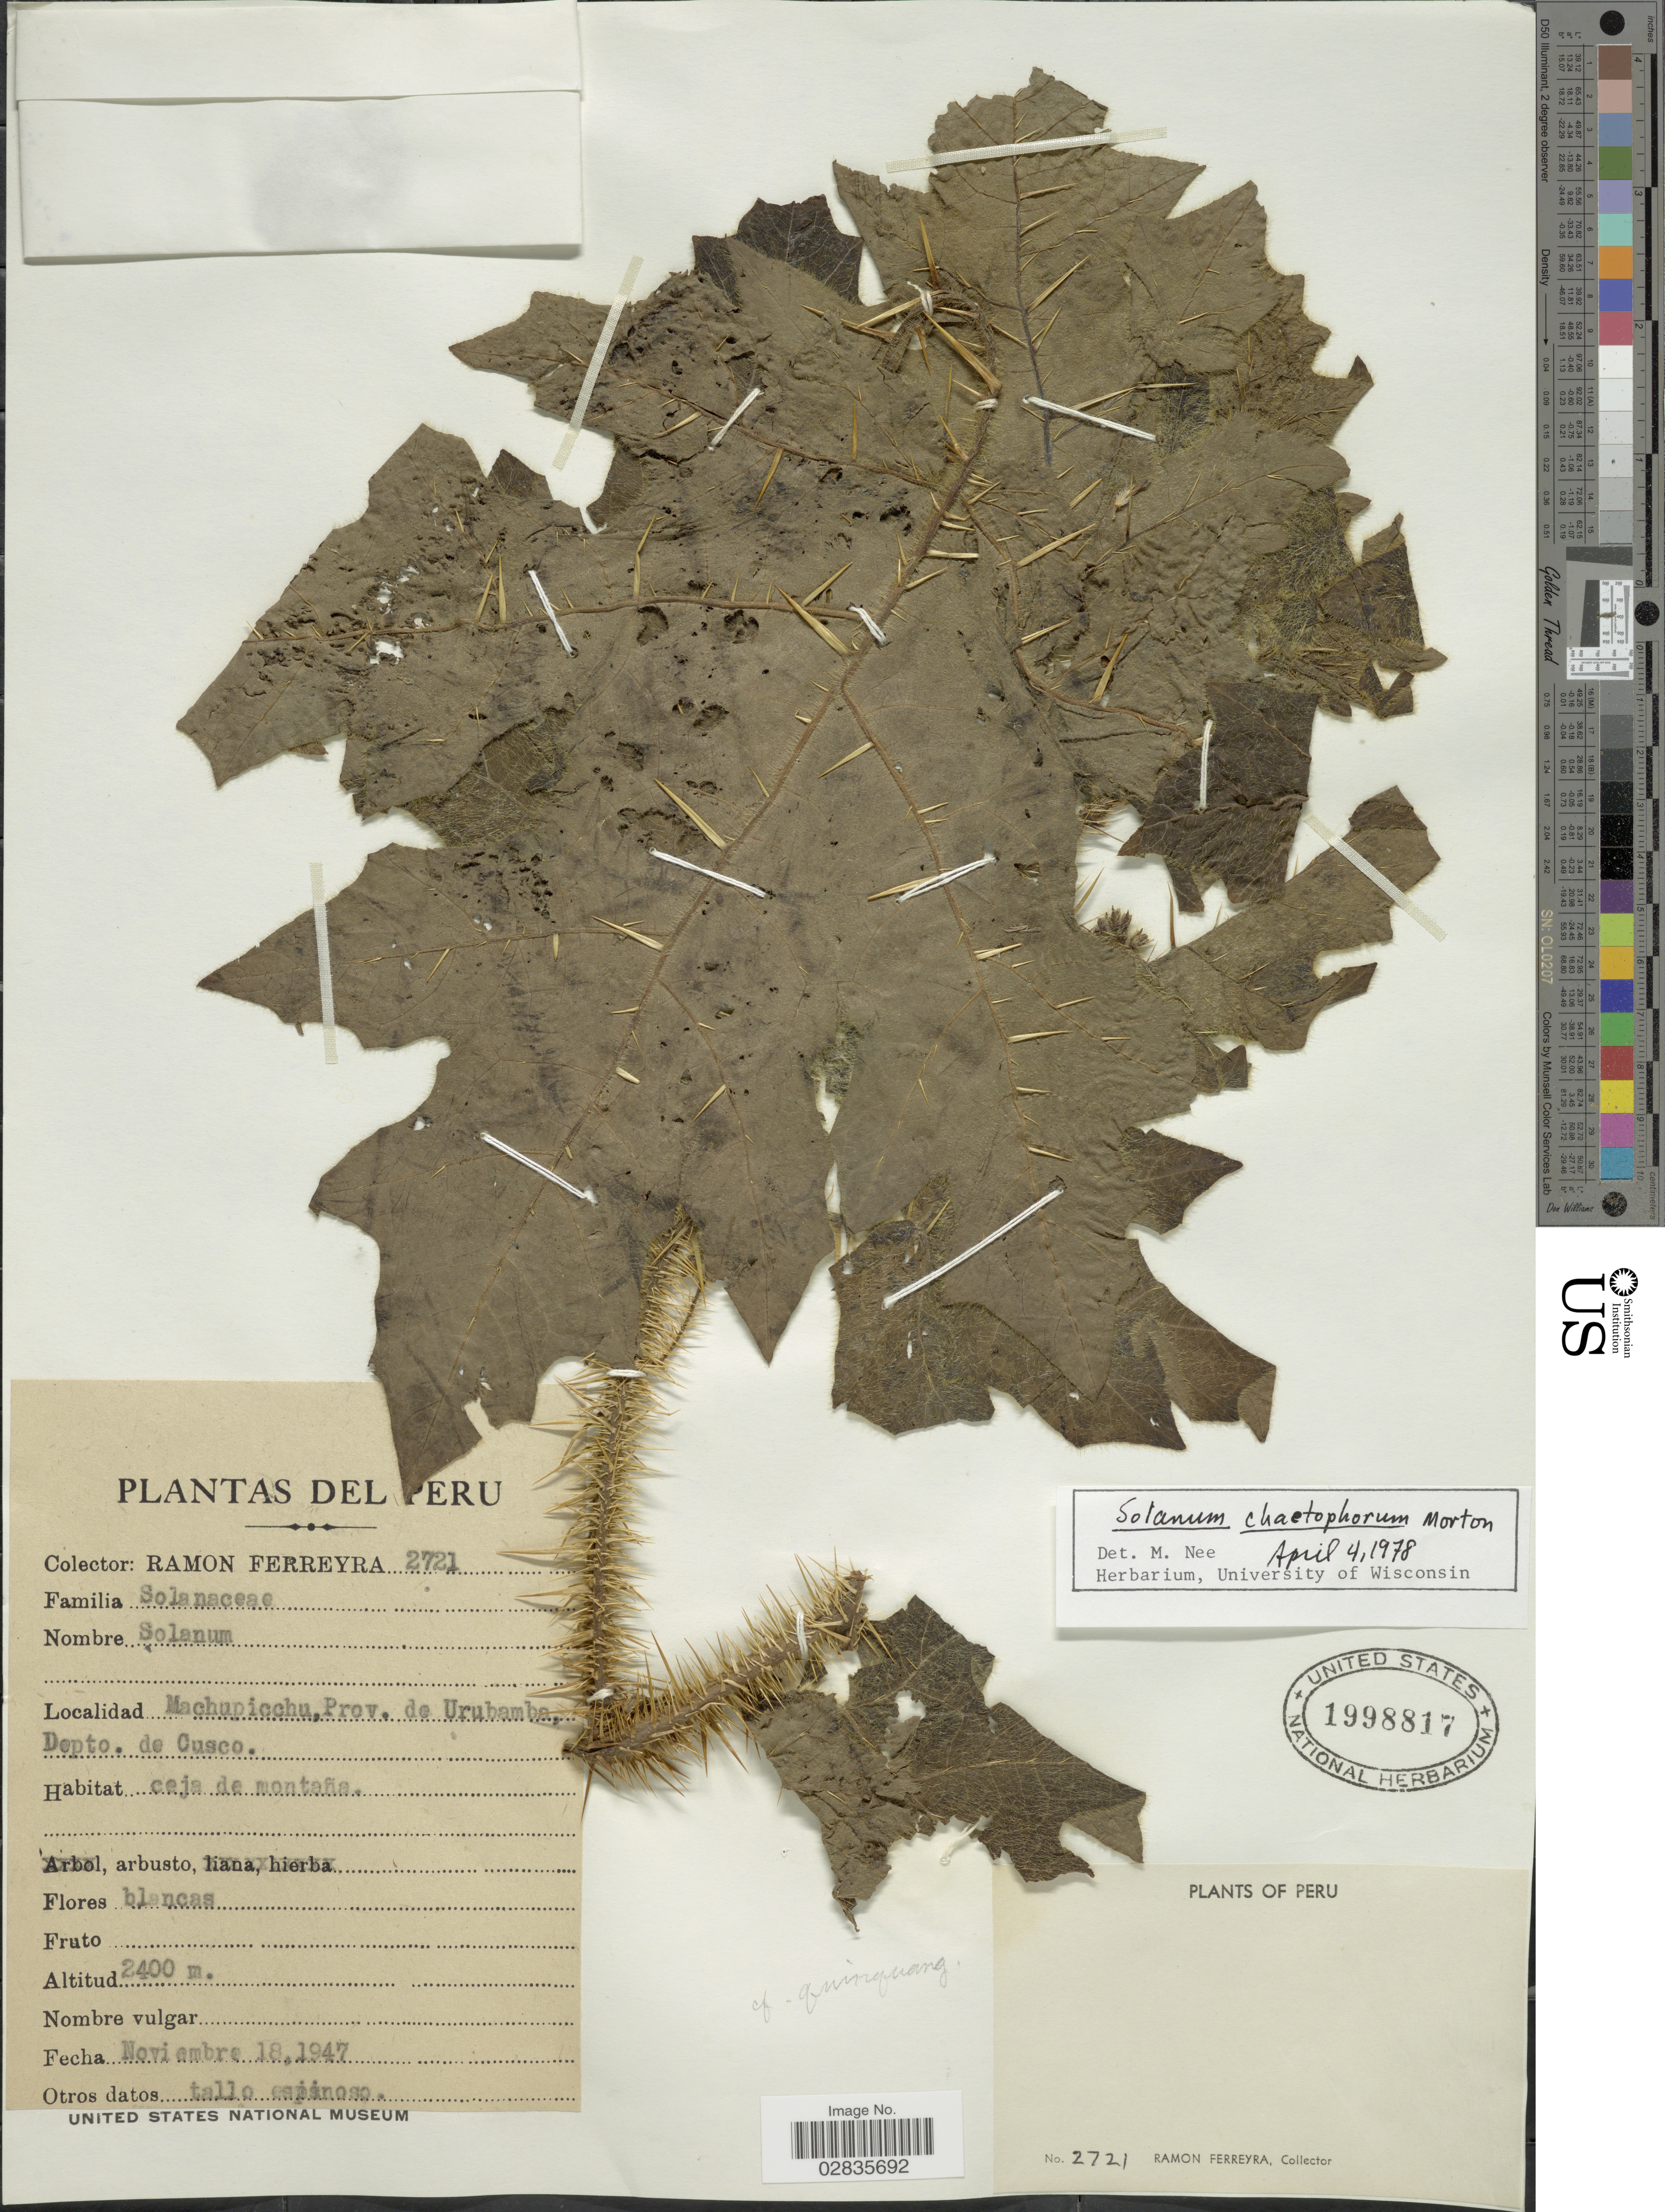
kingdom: Plantae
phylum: Tracheophyta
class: Magnoliopsida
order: Solanales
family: Solanaceae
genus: Solanum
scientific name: Solanum chaetophorum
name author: C.V. Morton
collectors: R. A. Ferreyra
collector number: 2721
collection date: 1947-11-18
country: Peru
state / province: Cusco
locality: Machupicchu, Prov. de Urubamba, Depto. de Cusco.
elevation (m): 2400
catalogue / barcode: US 1998817